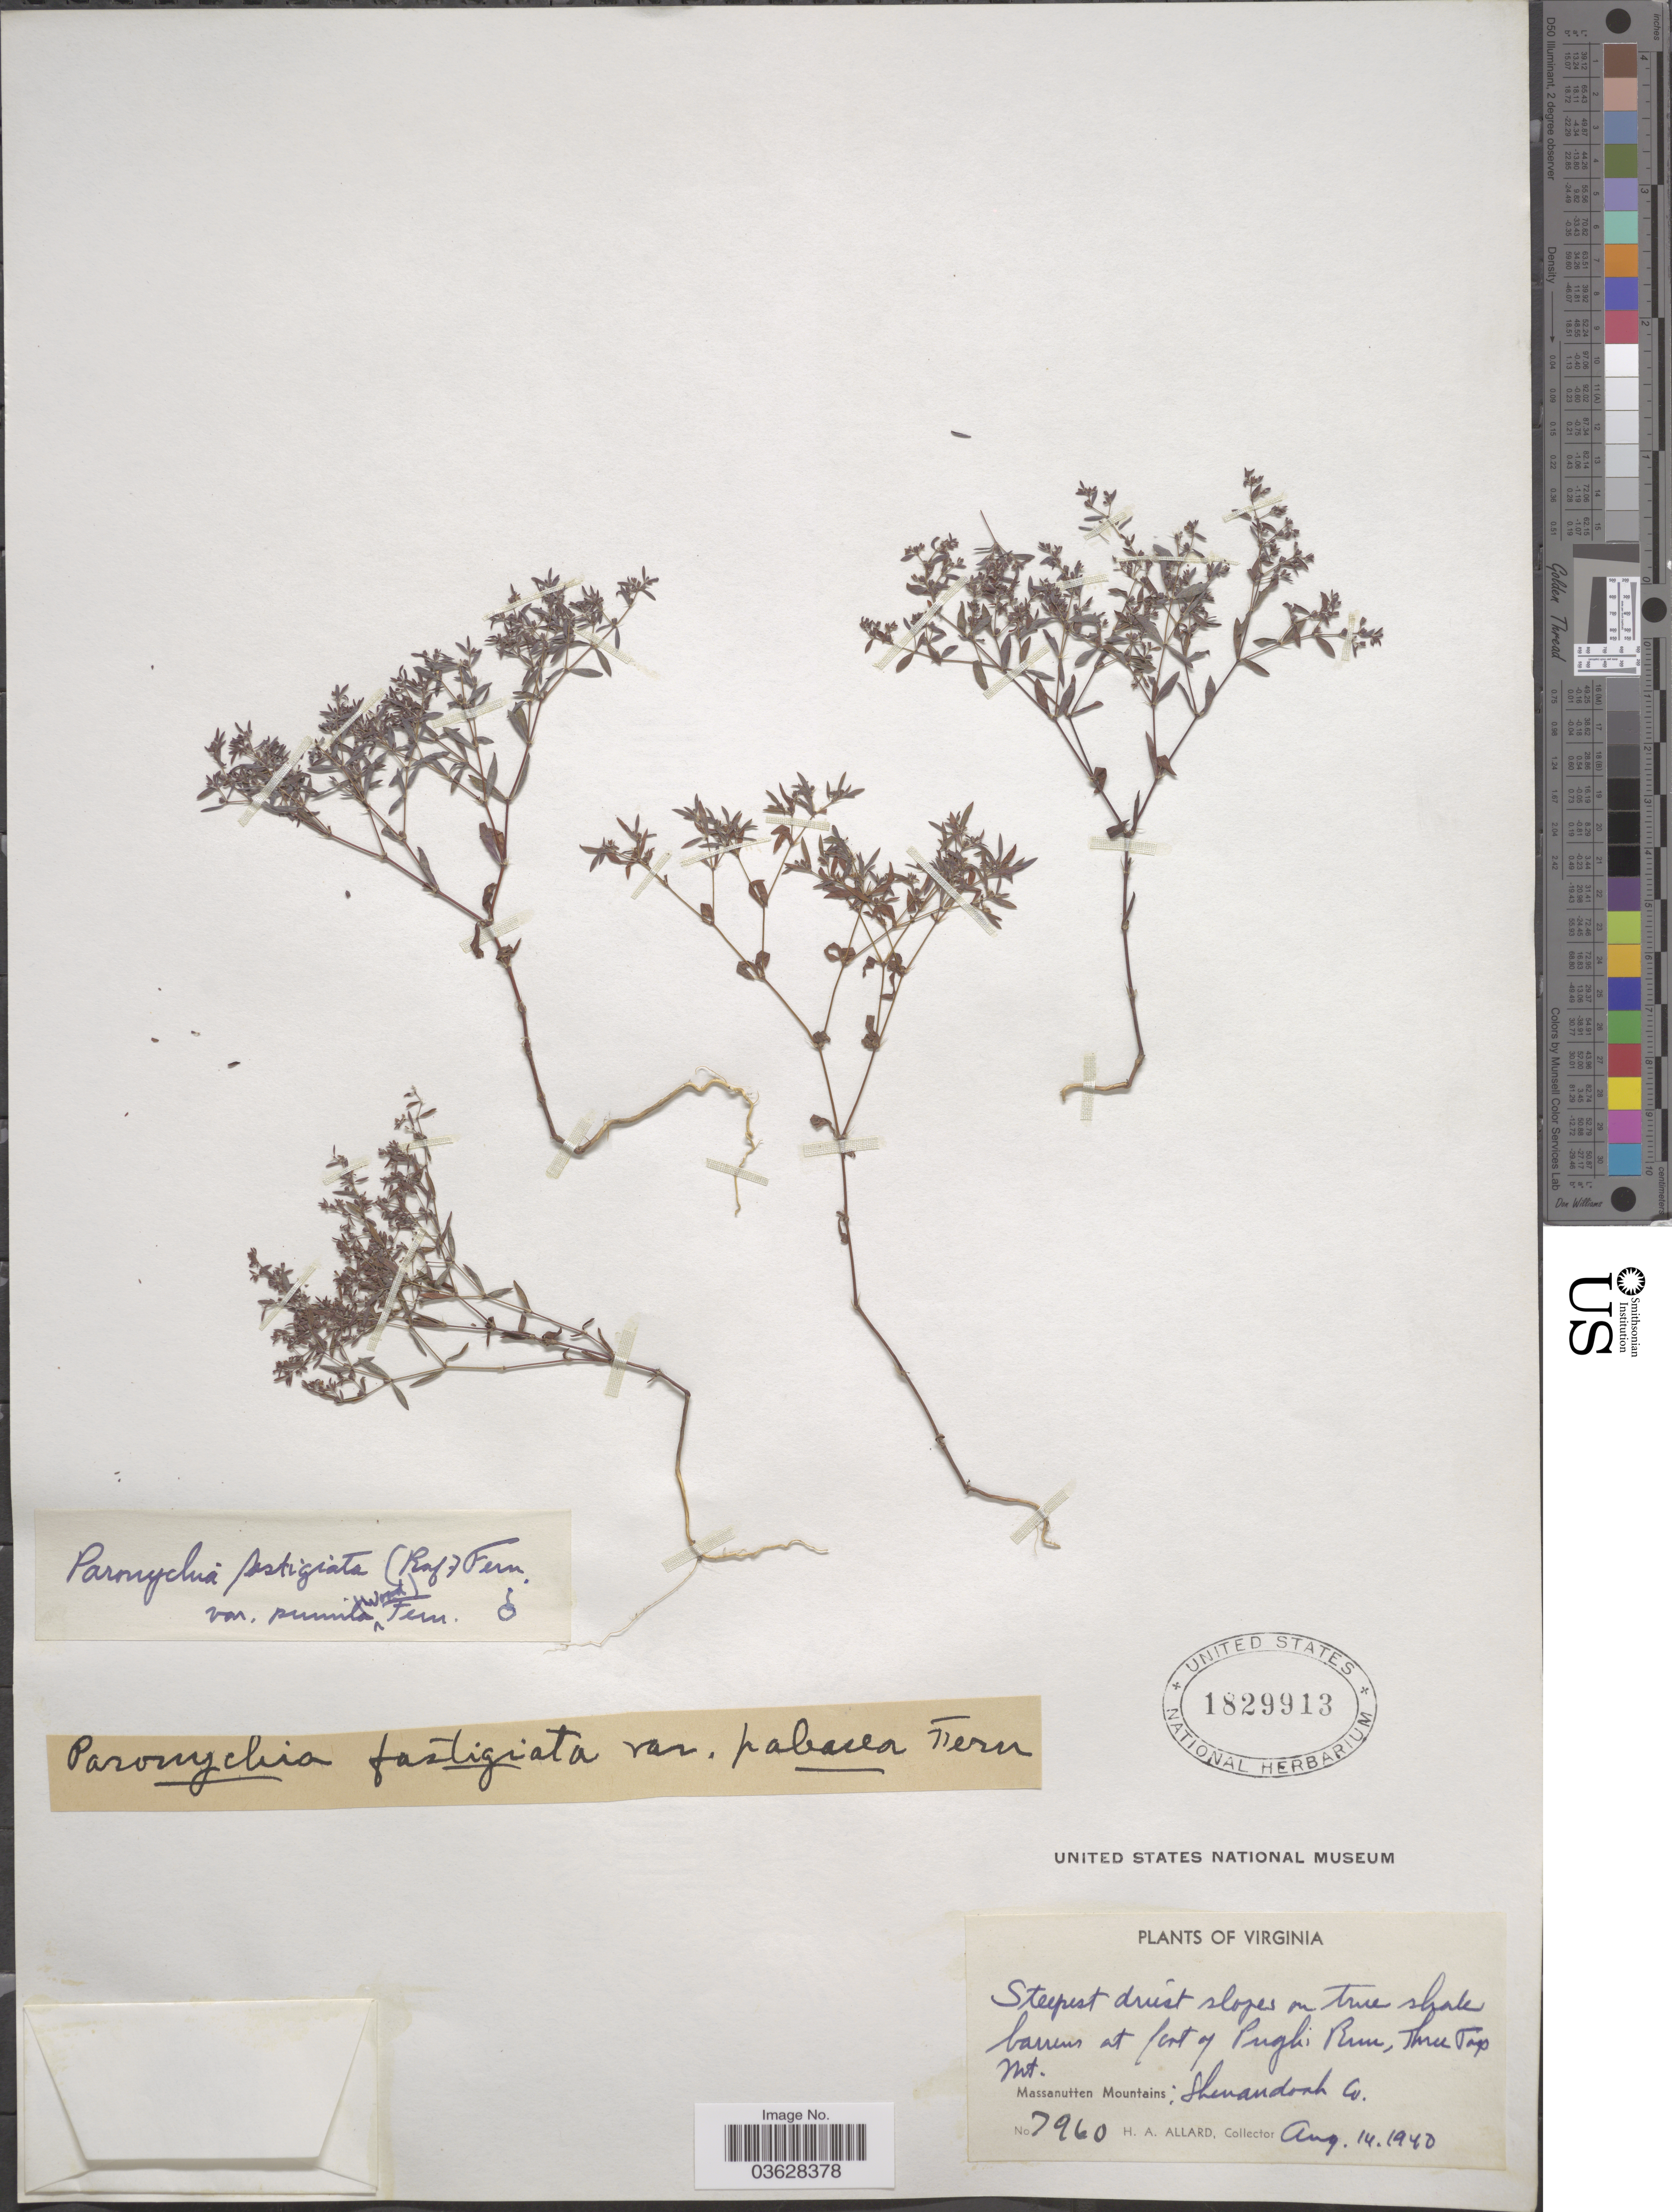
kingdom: Plantae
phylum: Tracheophyta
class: Magnoliopsida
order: Caryophyllales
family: Caryophyllaceae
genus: Paronychia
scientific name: Paronychia fastigiata var. pumila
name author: (Alph. Wood) Fernald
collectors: H. A. Allard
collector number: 7960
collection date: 1940-08-14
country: United States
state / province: Virginia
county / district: Shenandoah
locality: At foot of Pugh's Run, Three Top Mt. Massanutten Mountains: Shenandoah Co.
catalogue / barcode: US 1829913